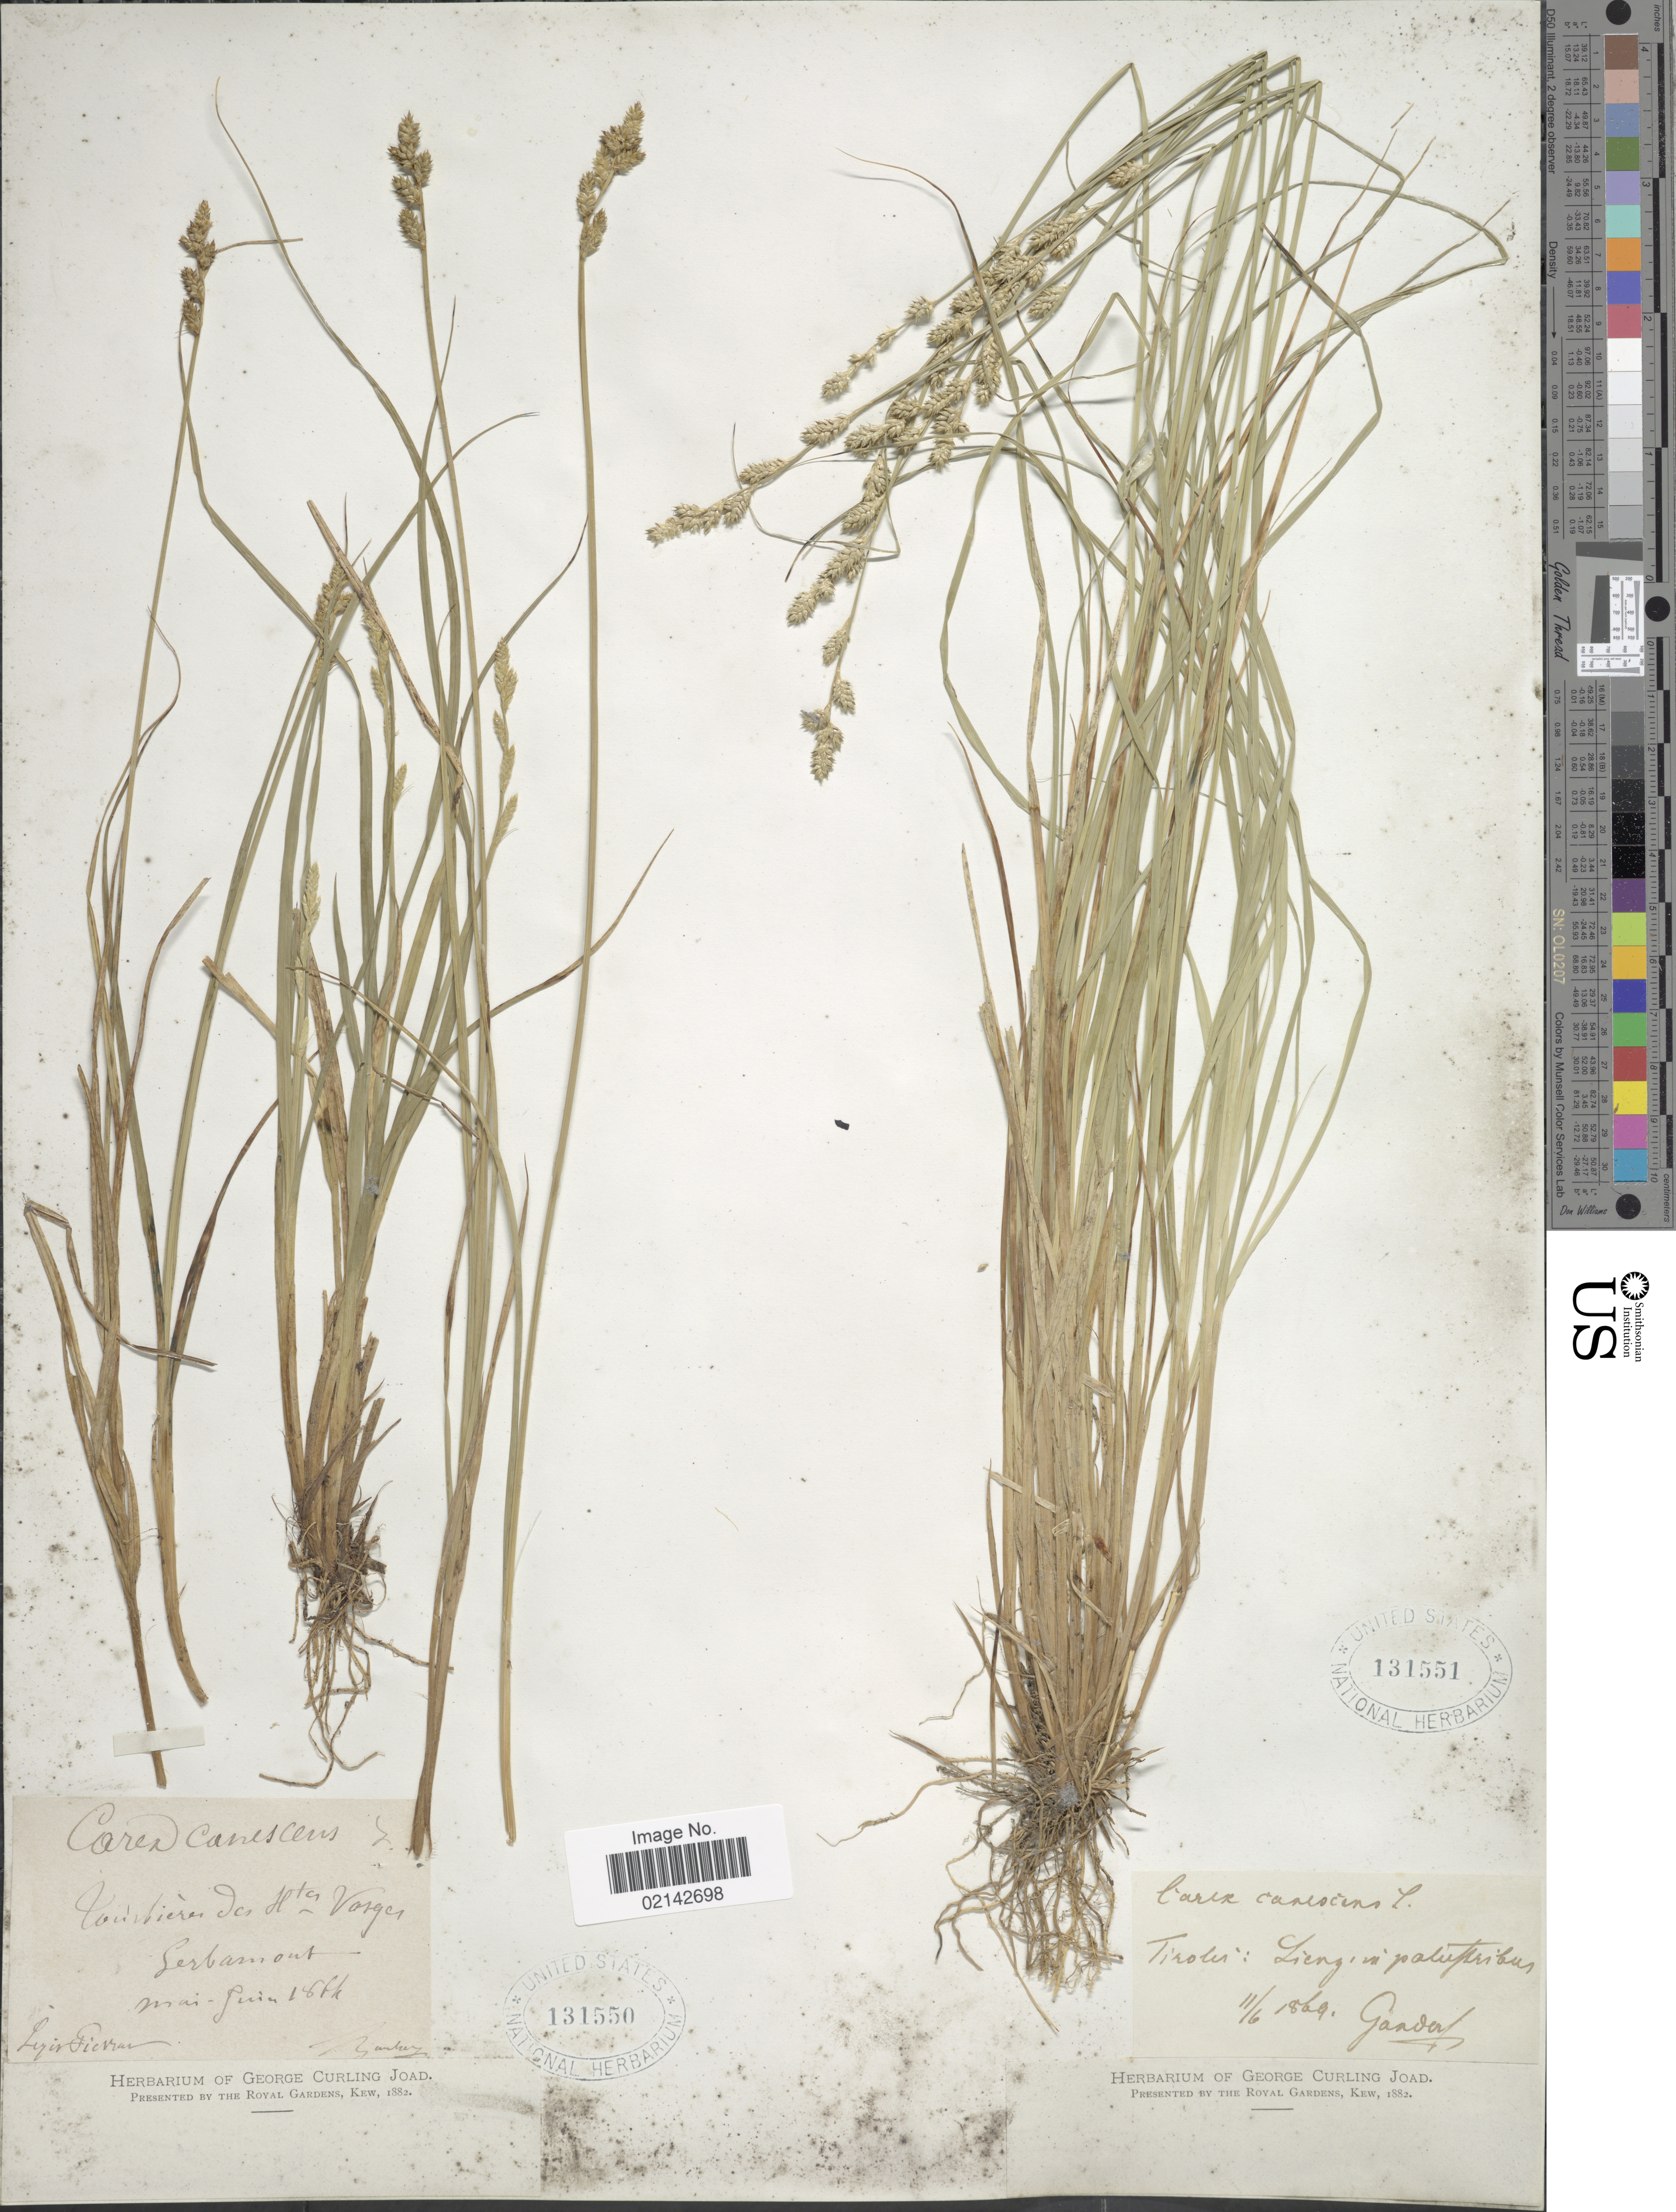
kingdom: Plantae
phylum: Tracheophyta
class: Liliopsida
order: Poales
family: Cyperaceae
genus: Carex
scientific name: Carex canescens var. canescens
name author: L.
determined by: Strong, Mark T., (BOT), Smithsonian Institution - National Museum of Natural History (UNITED STATES)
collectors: -- Gander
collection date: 1869-06-11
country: Austria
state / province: Tirol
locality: Tiroles: Lienz in palustribus.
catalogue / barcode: US 131551-2